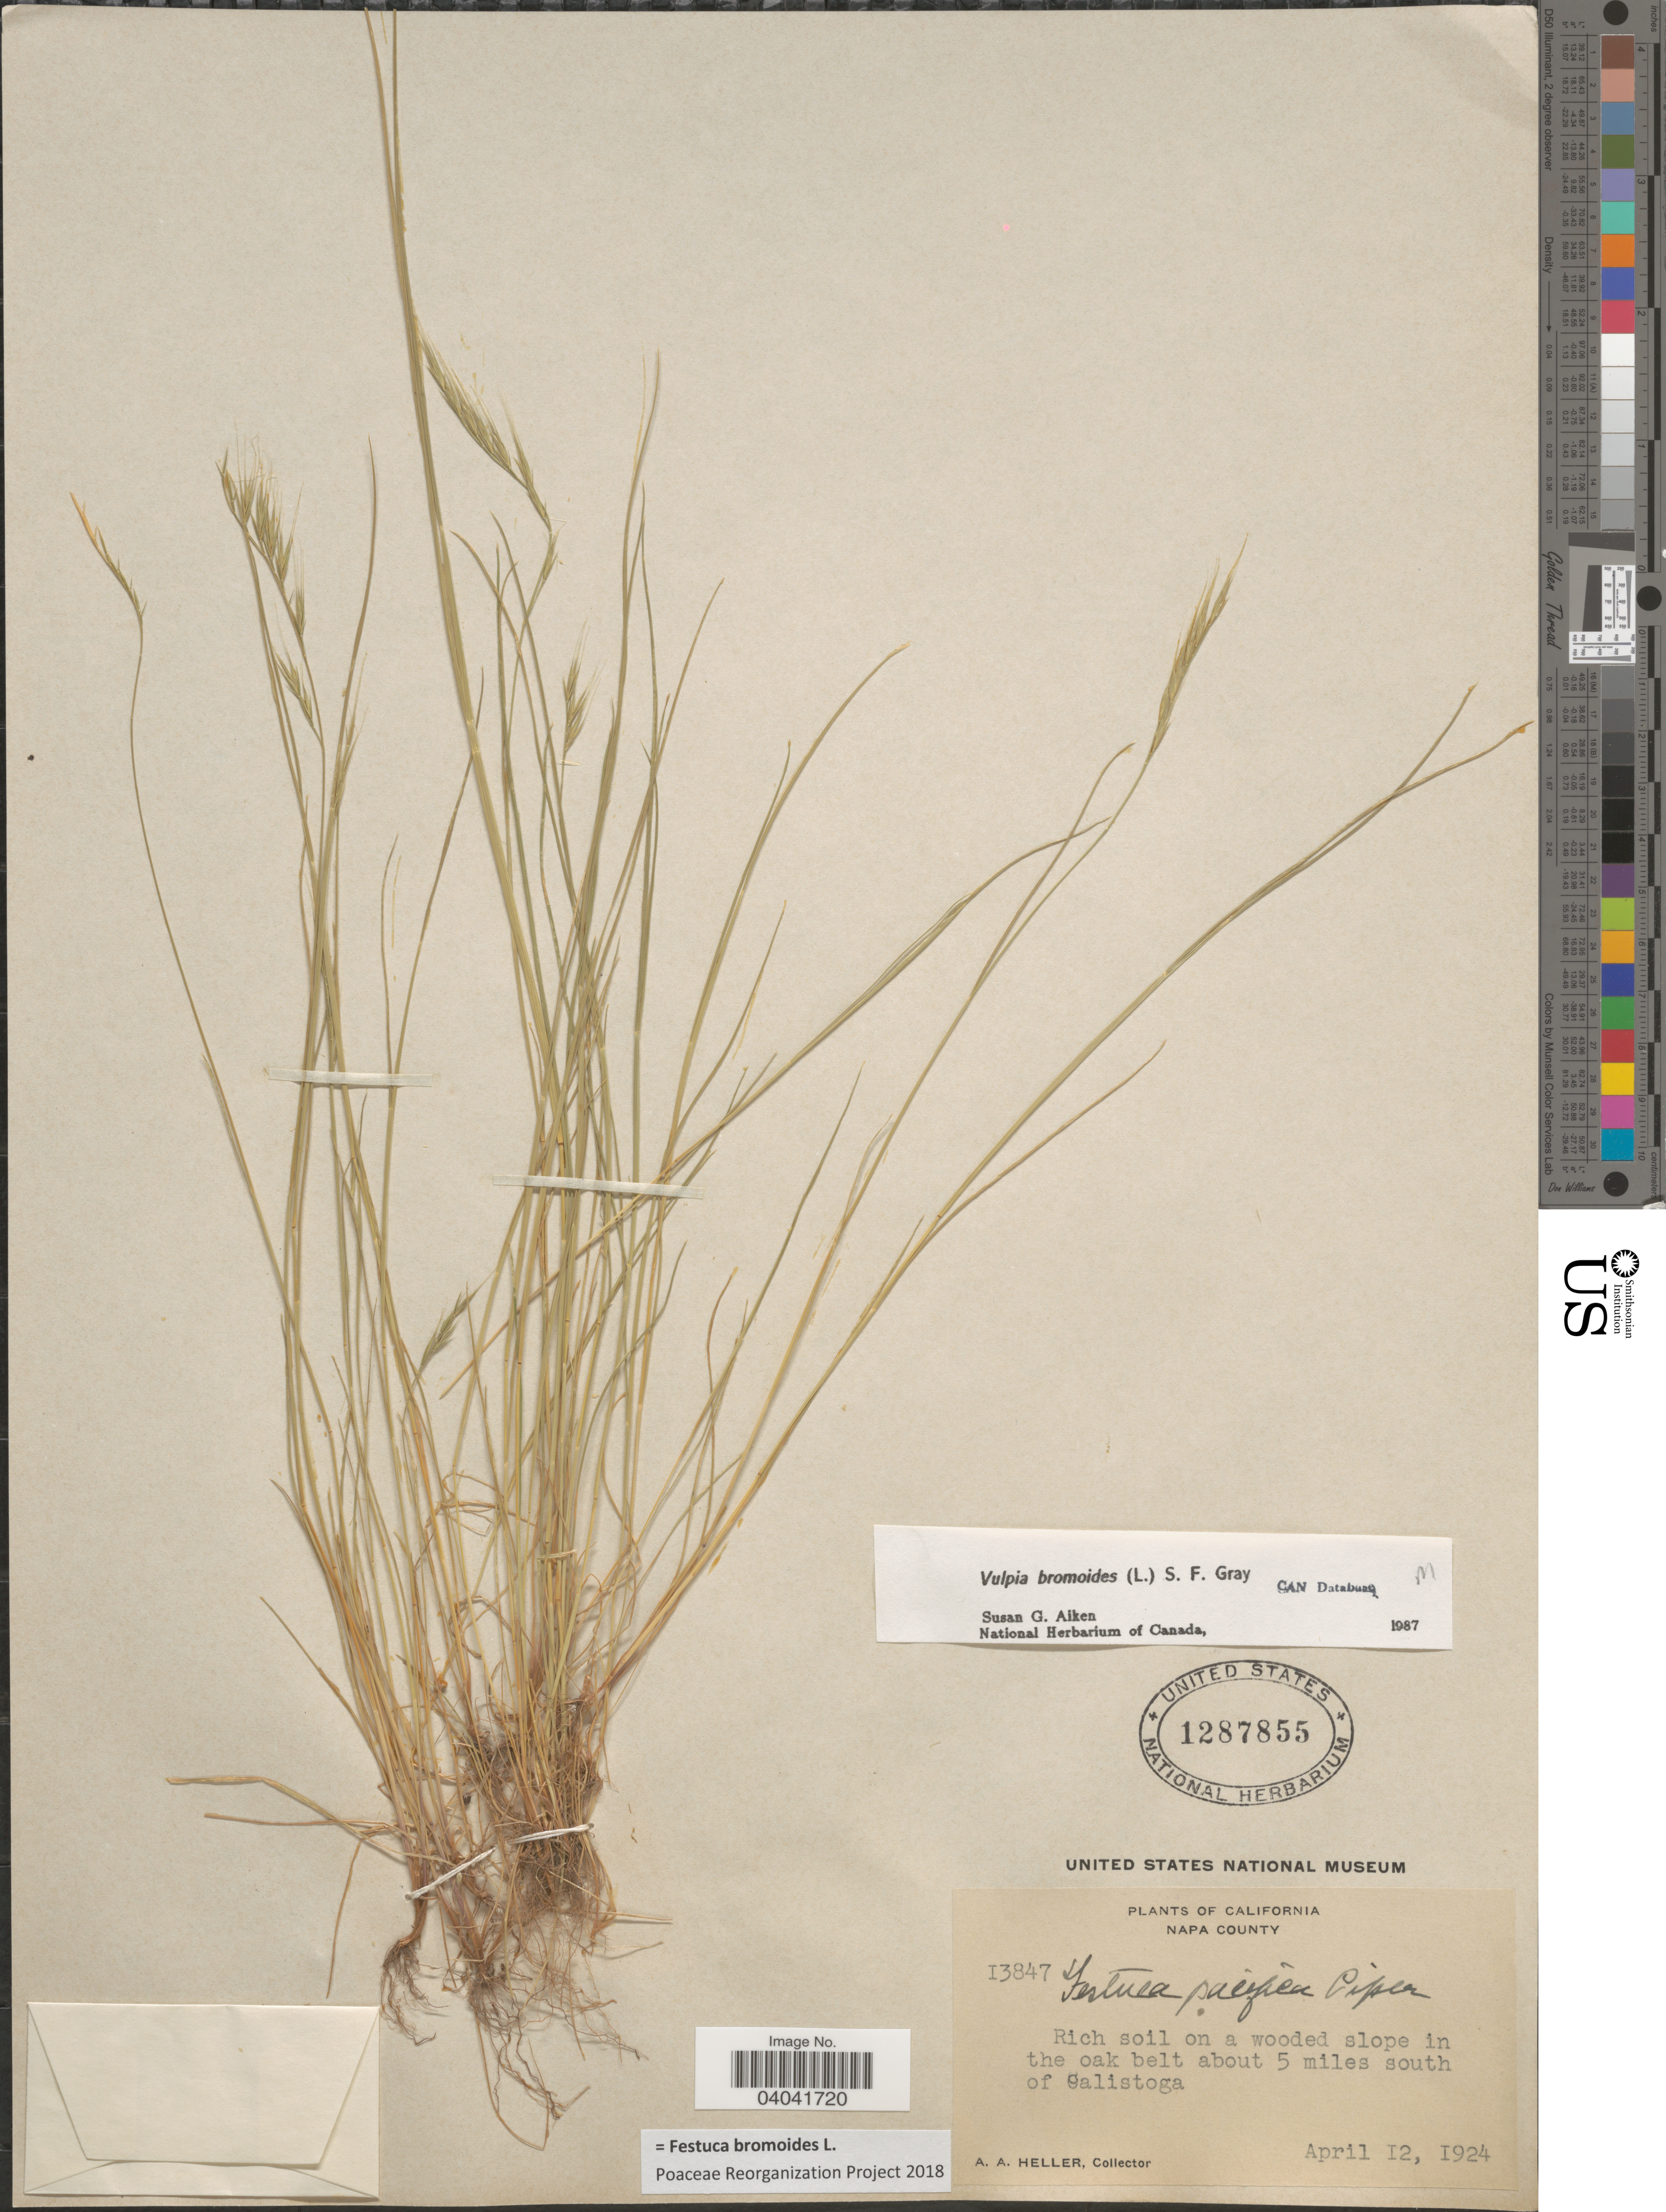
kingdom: Plantae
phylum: Tracheophyta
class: Liliopsida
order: Poales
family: Poaceae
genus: Festuca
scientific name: Festuca bromoides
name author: L.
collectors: A. A. Heller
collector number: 13847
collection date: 1924-04-12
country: United States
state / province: California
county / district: Napa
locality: Napa County. Rich soil on a wooded slope in the oak belt about 5 miles south of Calistoga.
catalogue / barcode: US 1287855